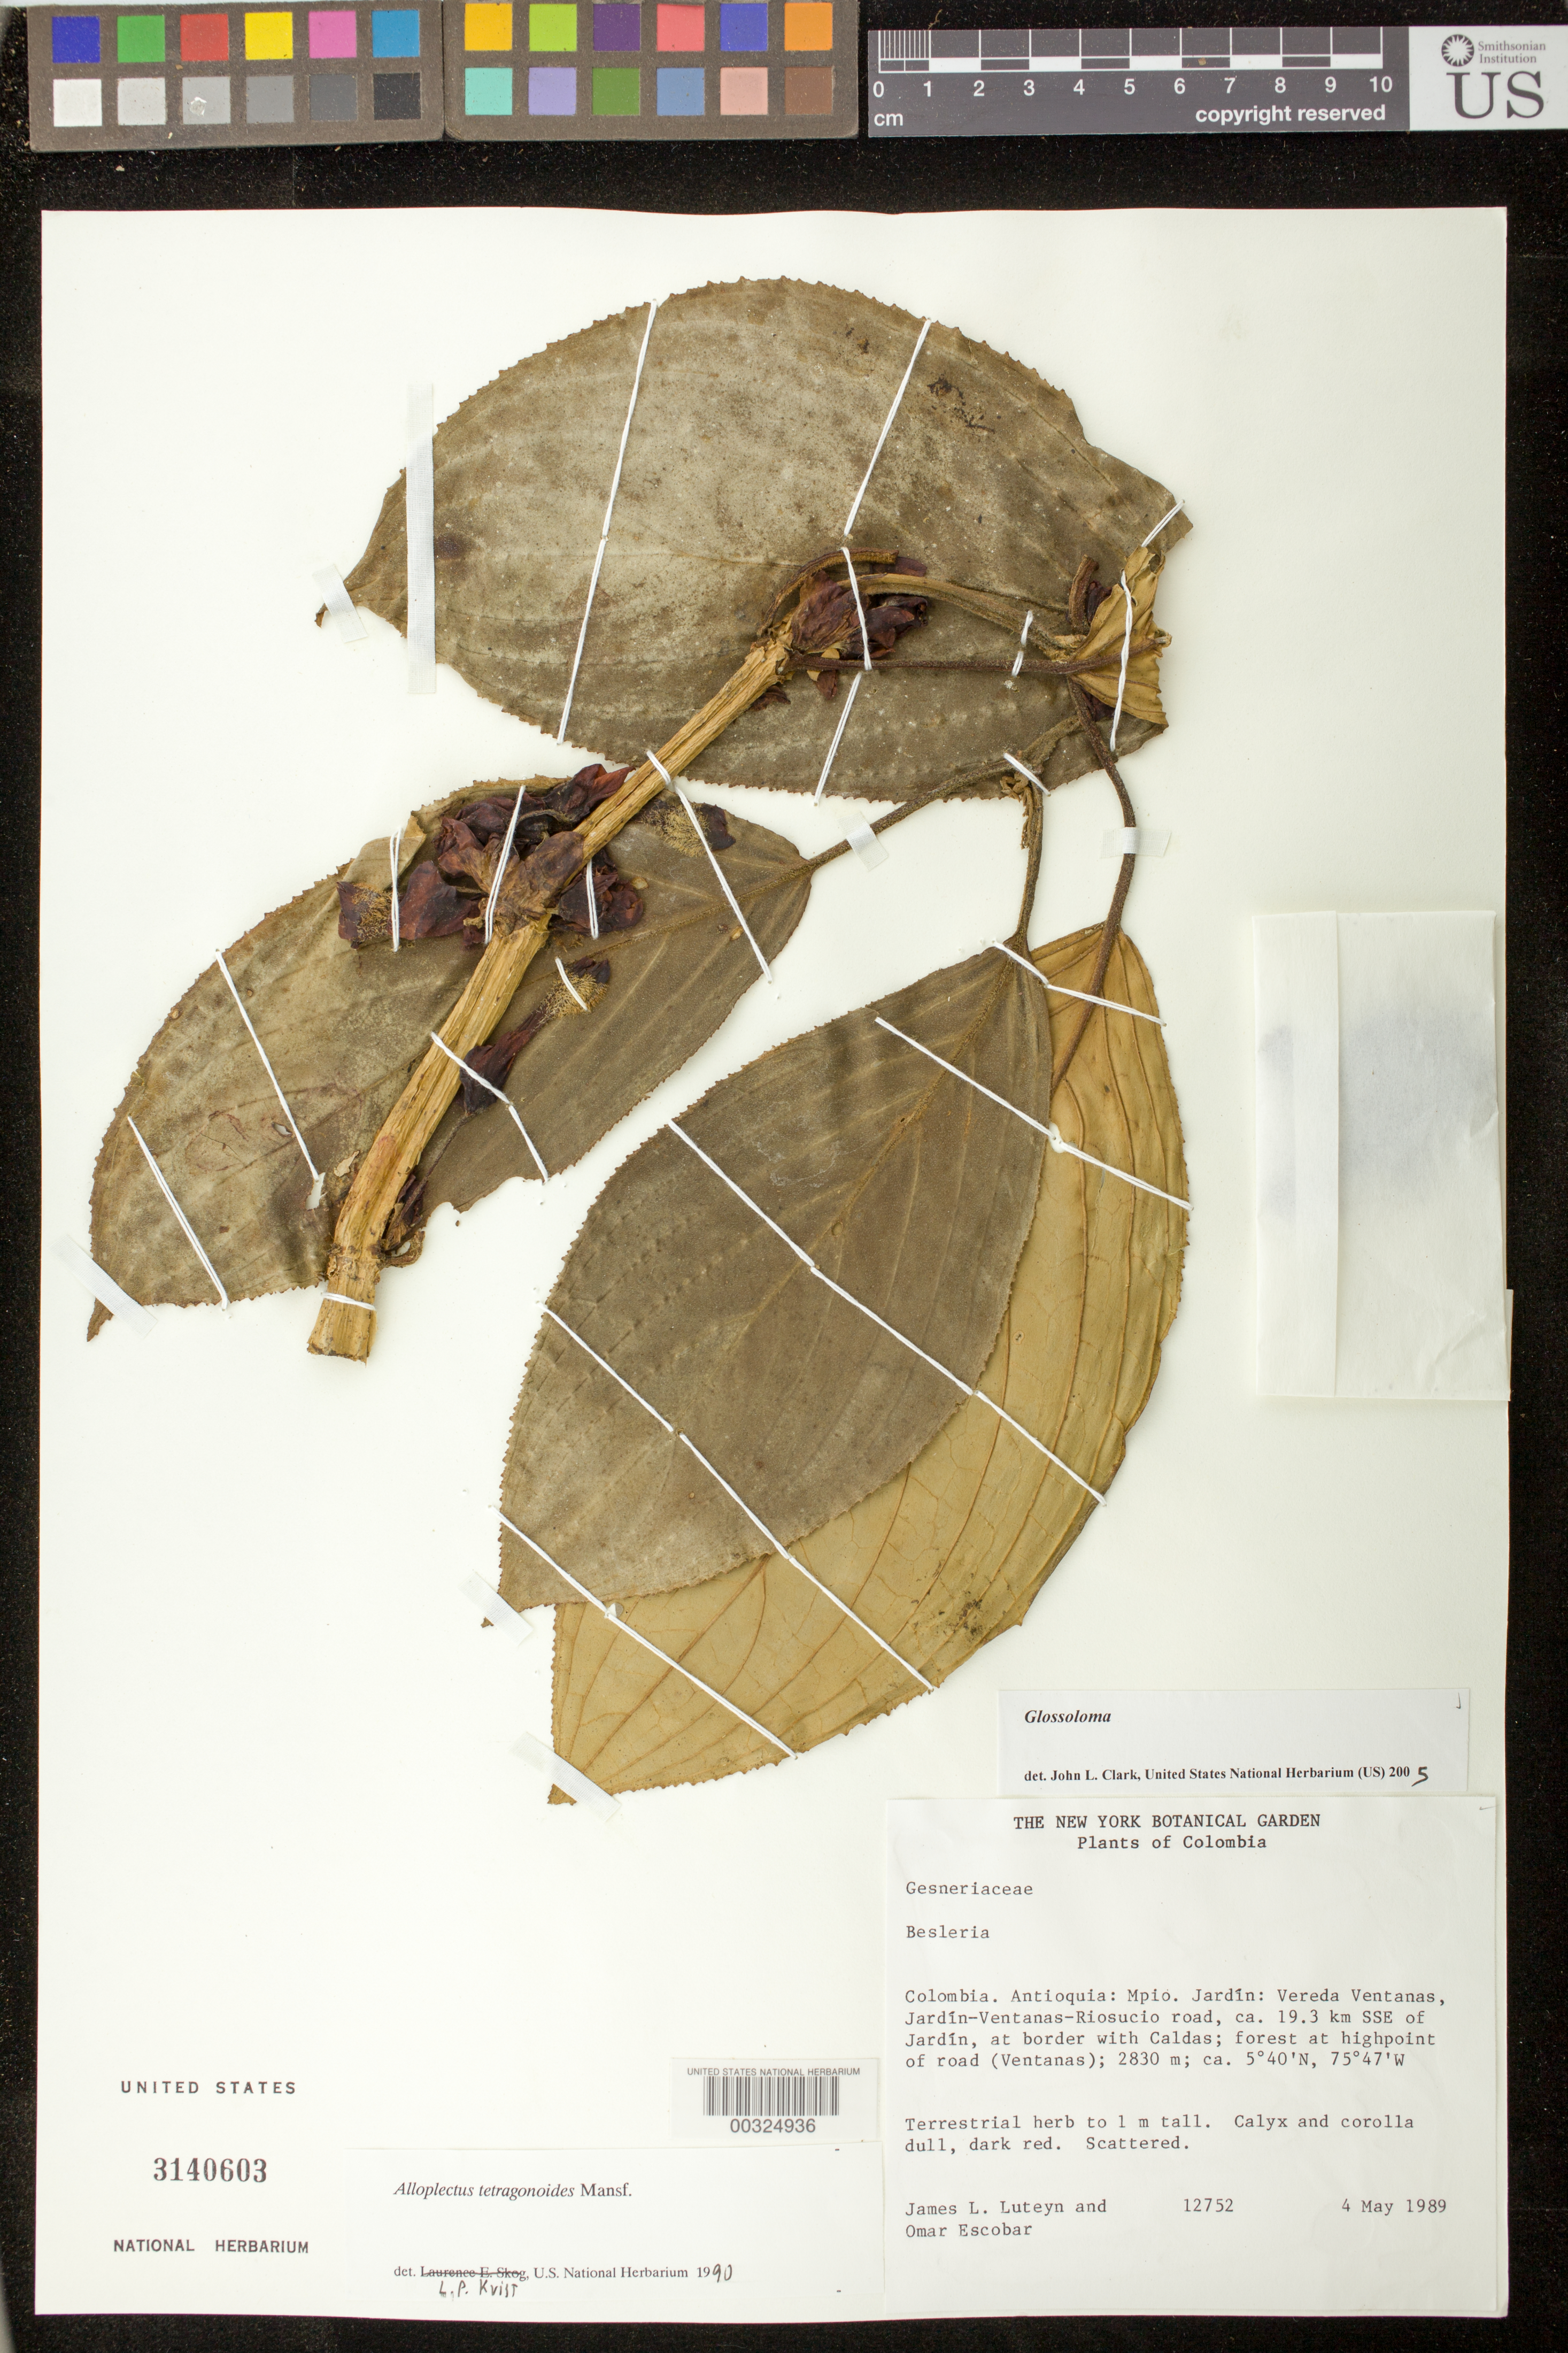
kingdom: Plantae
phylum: Tracheophyta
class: Magnoliopsida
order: Lamiales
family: Gesneriaceae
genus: Glossoloma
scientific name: Glossoloma sp.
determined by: Clark, J. L., (SEL), The Marie Selby Botanical Garden (UNITED STATES)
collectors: J. L. Luteyn & O. D. Escobar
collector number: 12752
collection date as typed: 04 May 1989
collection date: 1989-05-04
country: Colombia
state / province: Antioquia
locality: Mpio. Jardín: Vereda Ventanas, Jardín - Ventanas - Riosucio road, ca. 19.3 km SSE of Jardín, at border with Caldas; forest at highpoint of road (Ventenas)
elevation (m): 2830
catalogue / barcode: US 3140603